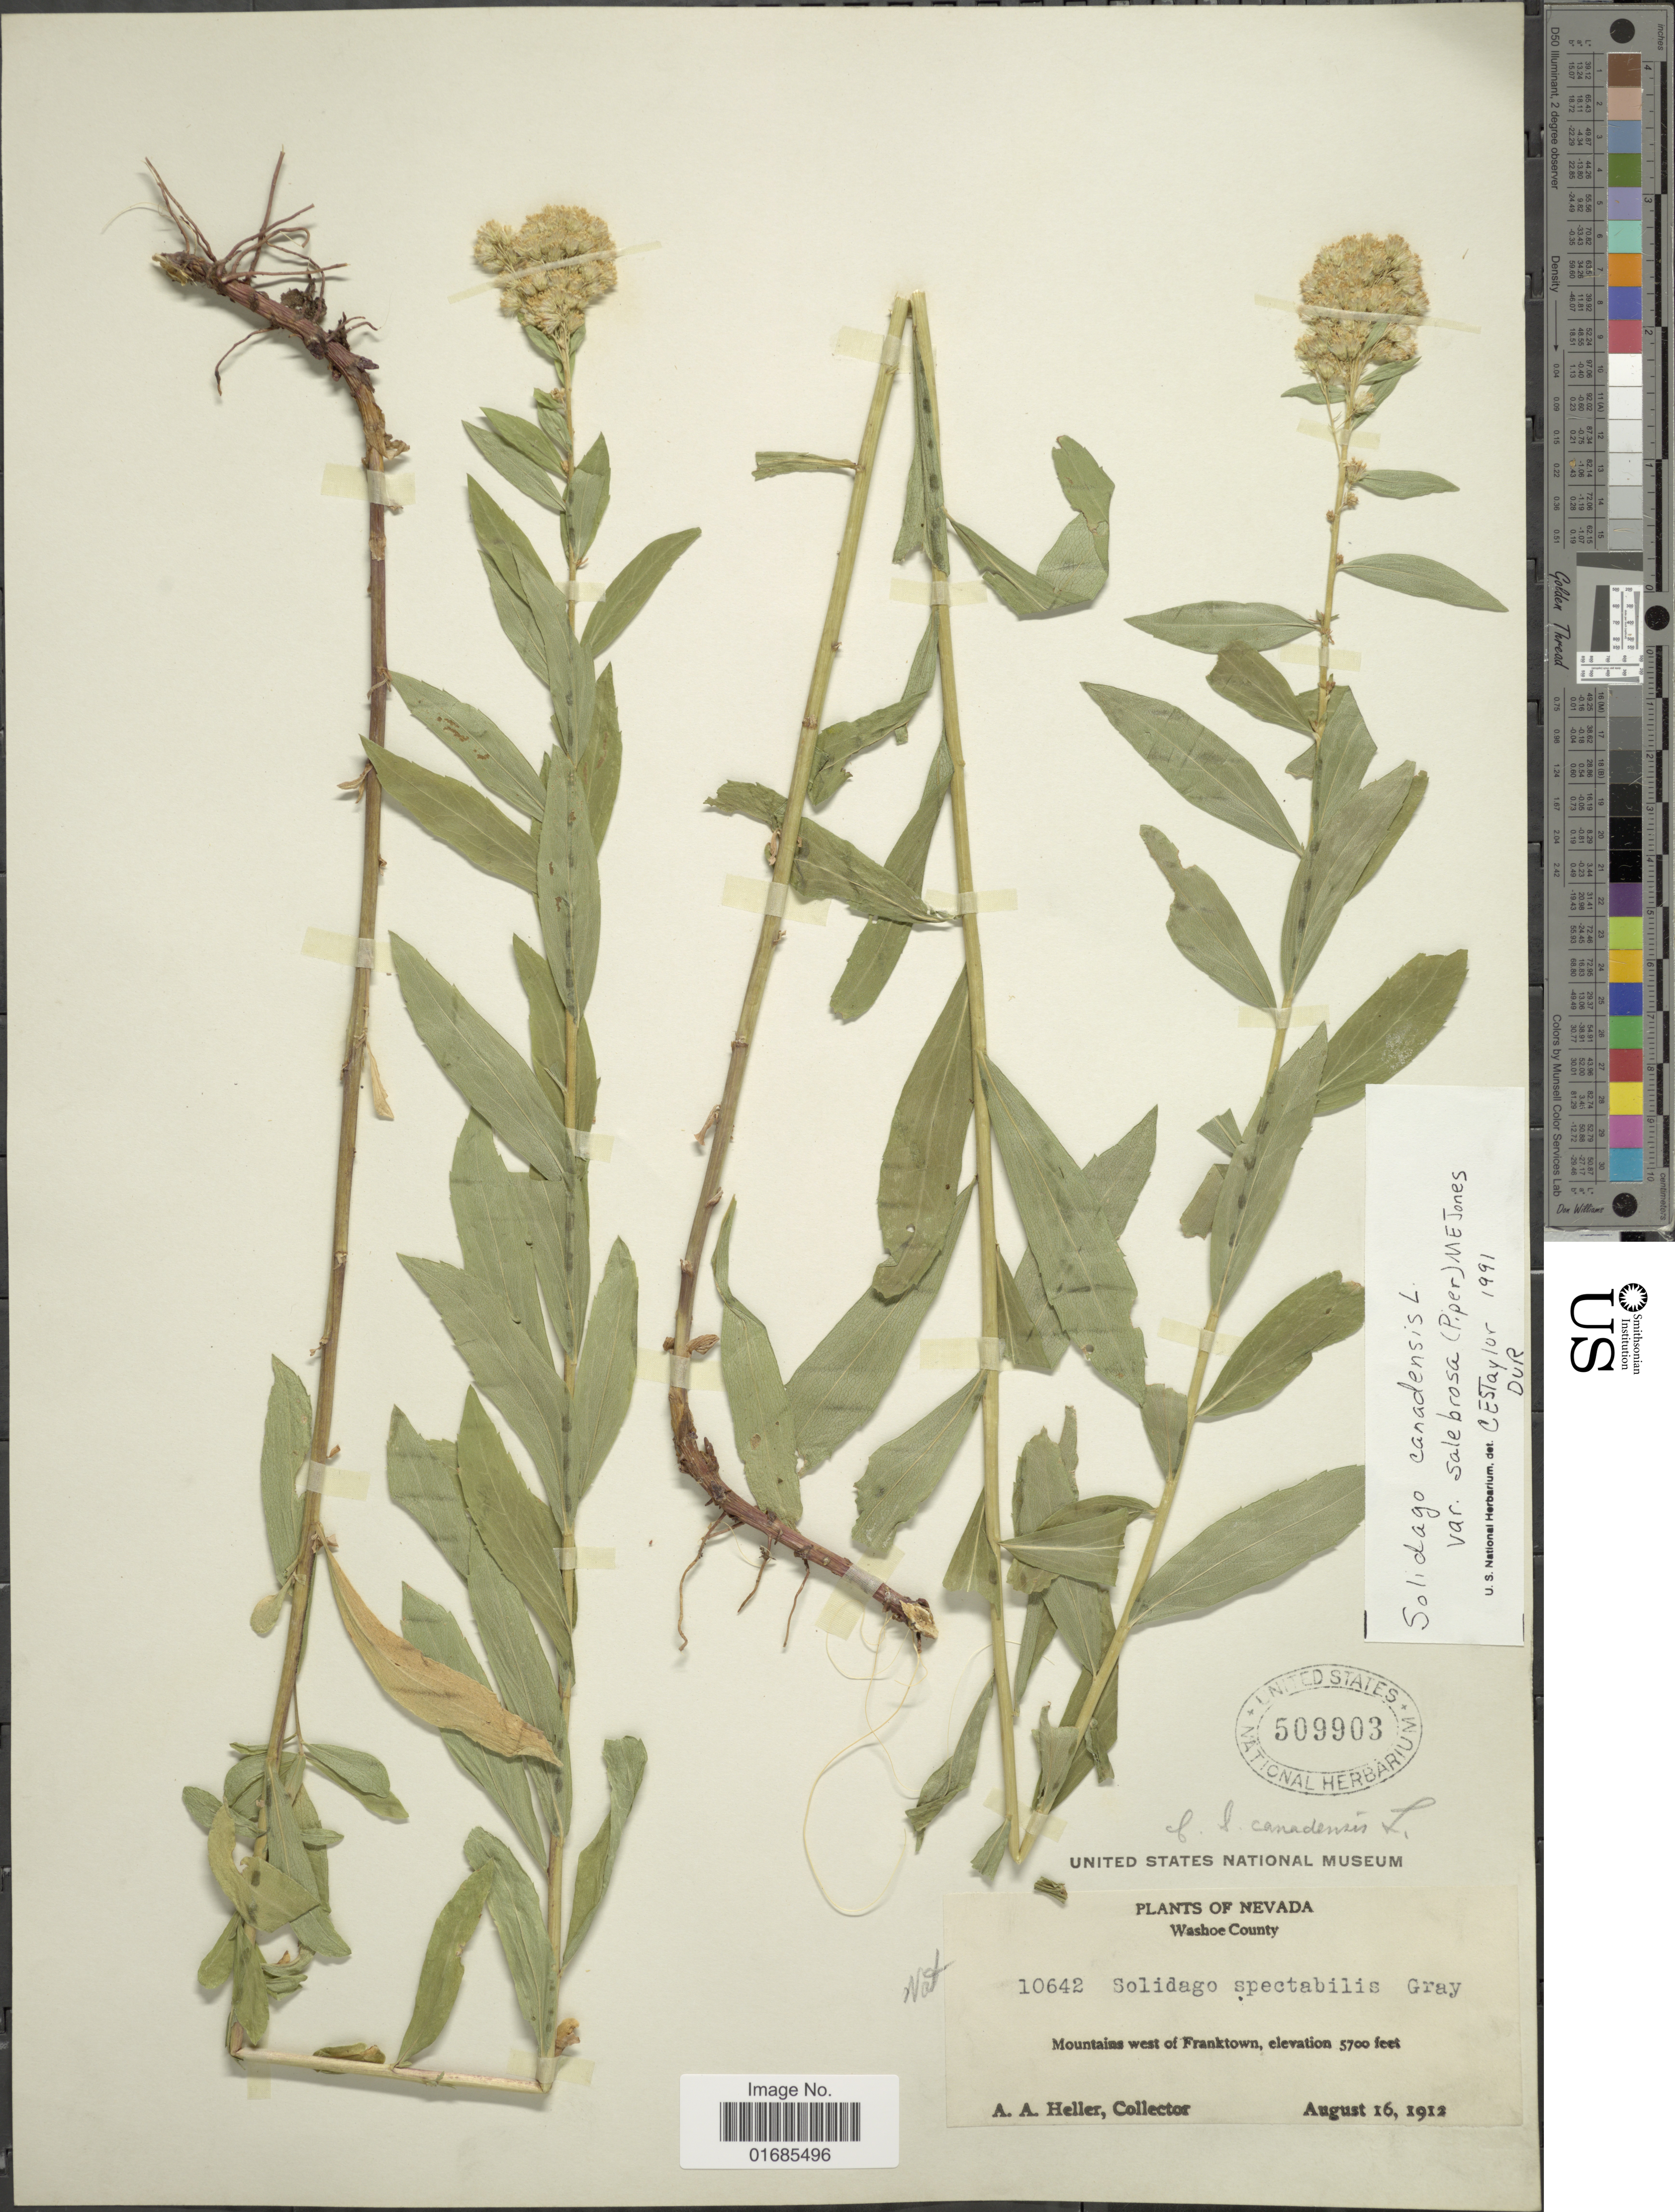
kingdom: Plantae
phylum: Tracheophyta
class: Magnoliopsida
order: Asterales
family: Asteraceae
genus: Solidago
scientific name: Solidago canadensis var. salebrosa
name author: (Piper) M.E. Jones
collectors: A. A. Heller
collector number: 10642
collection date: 1912-08-16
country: United States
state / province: Nevada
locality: Washoe County, Mountains west of Franktown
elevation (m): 1737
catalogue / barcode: US 509903